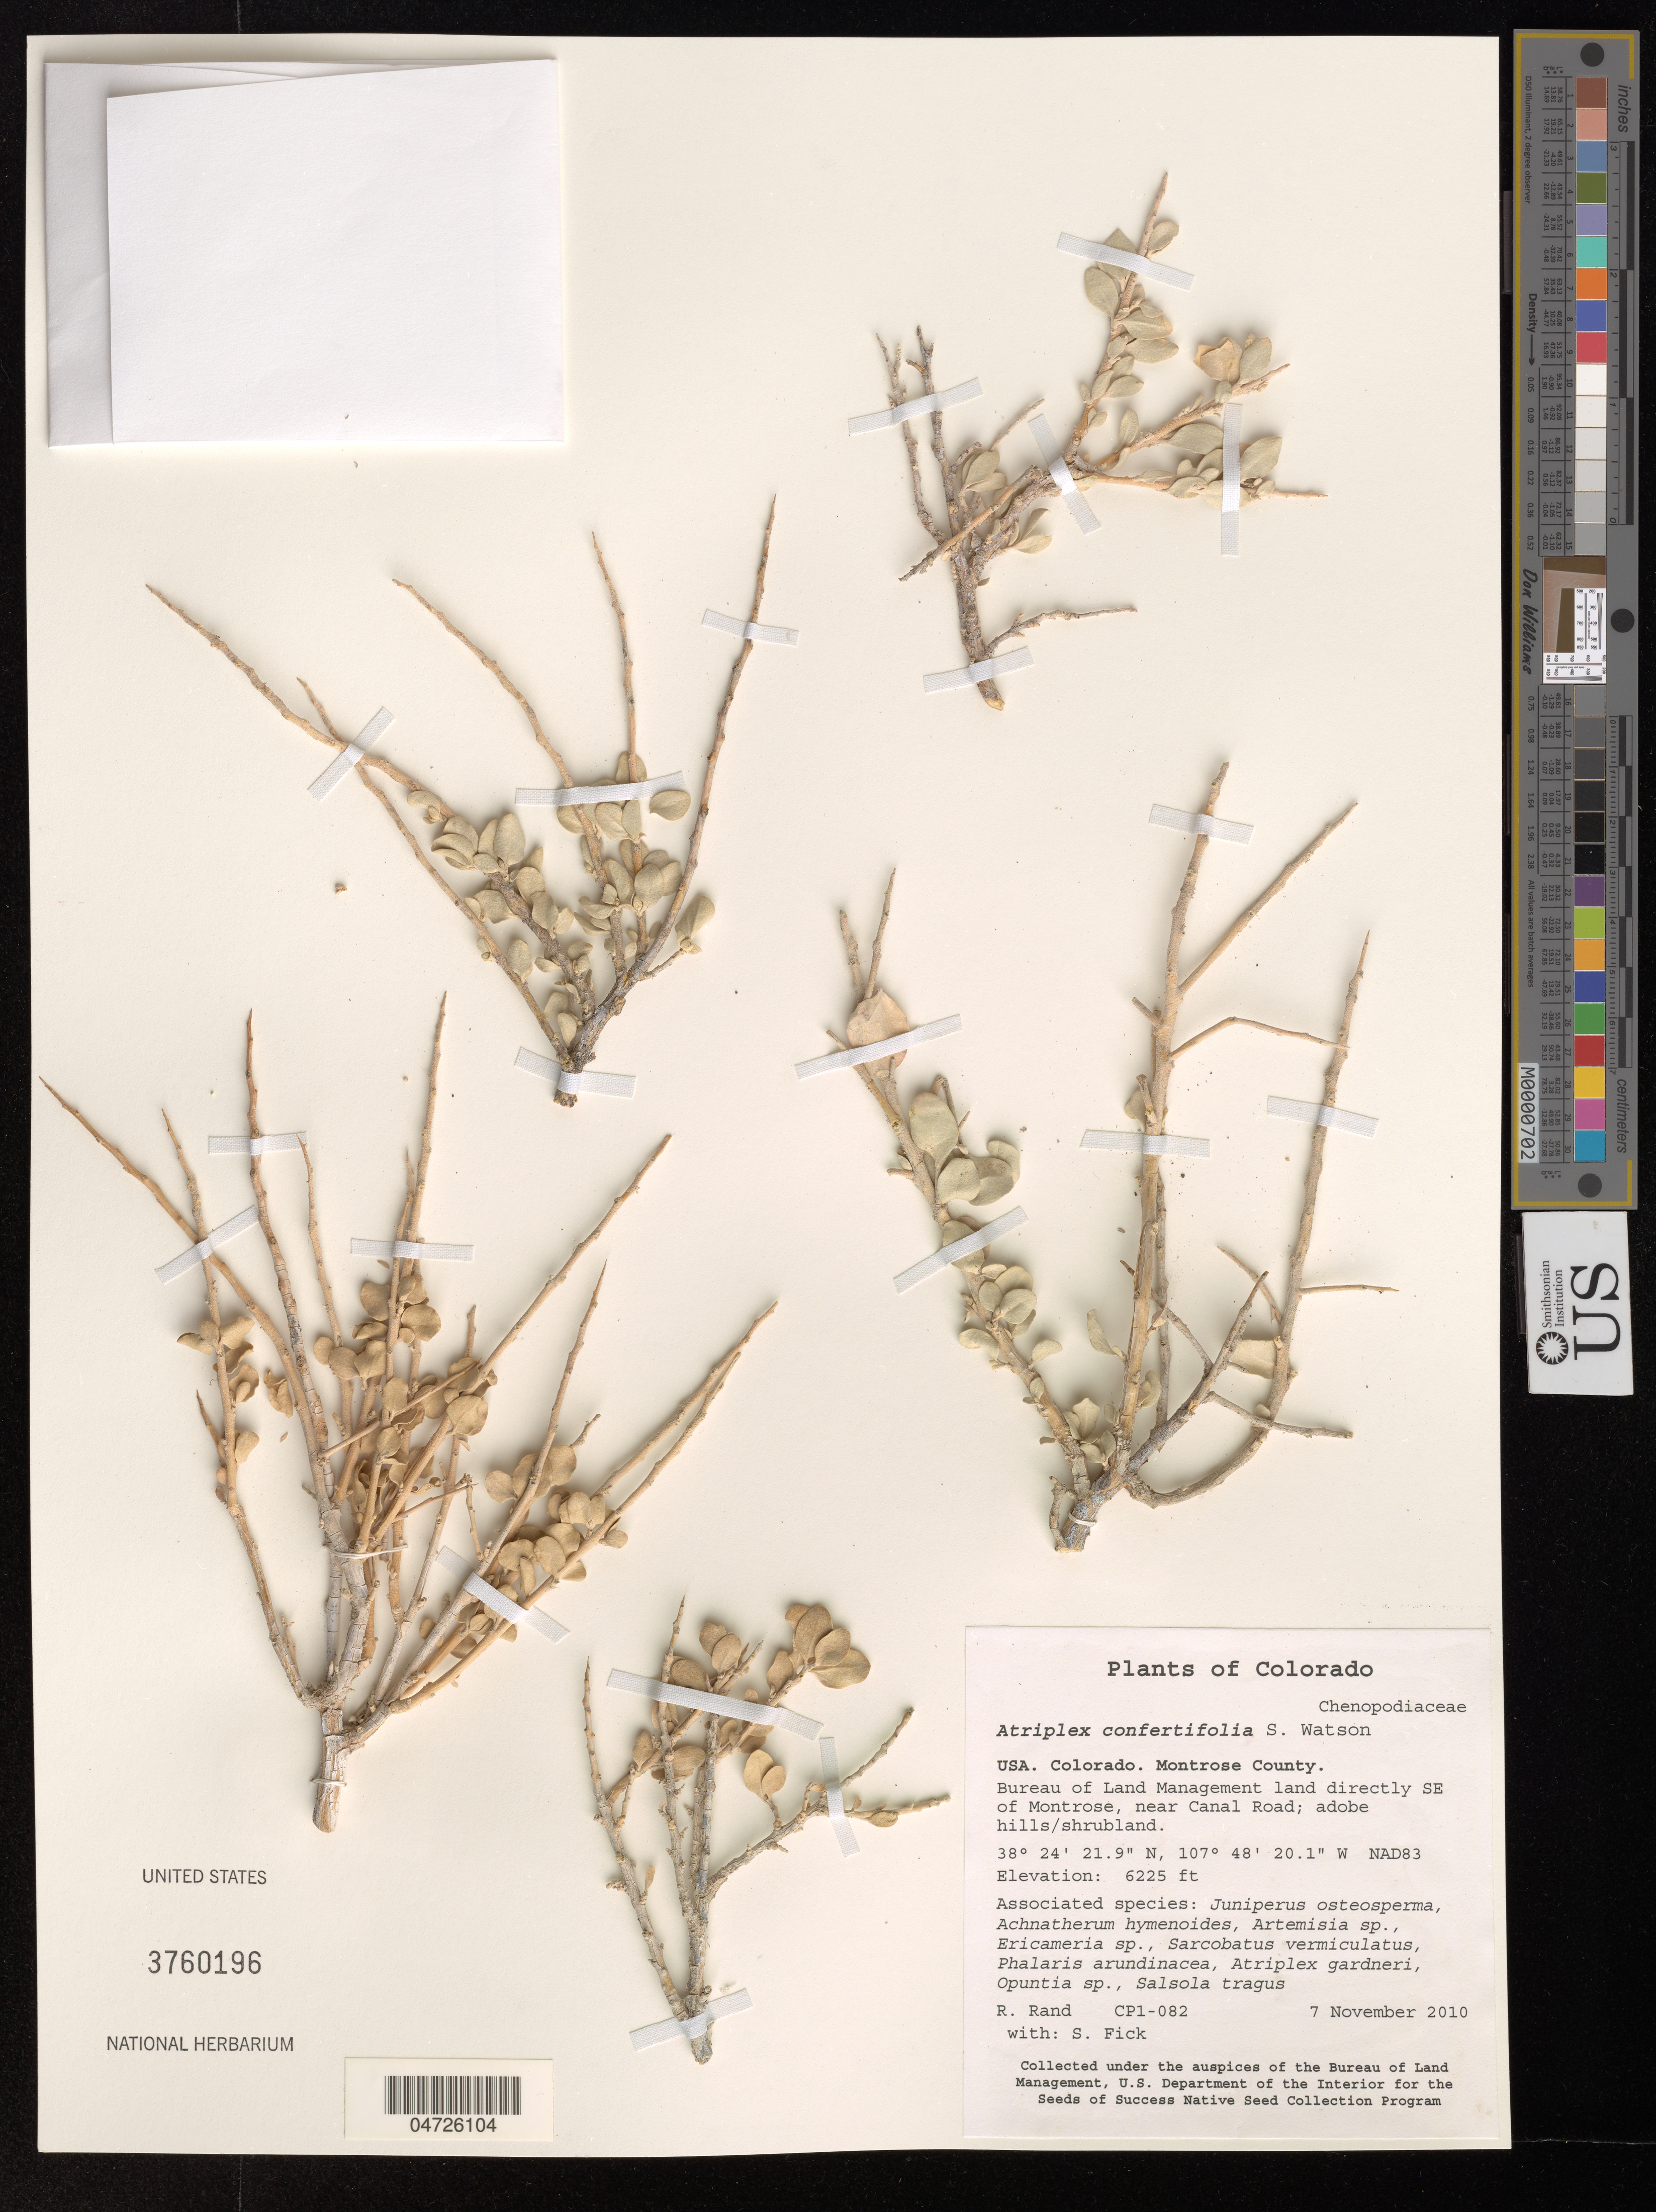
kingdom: Plantae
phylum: Tracheophyta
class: Magnoliopsida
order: Caryophyllales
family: Amaranthaceae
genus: Atriplex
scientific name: Atriplex confertifolia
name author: (Torr. & Frém.) S. Watson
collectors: R. Rand & S. Fick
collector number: CP1-082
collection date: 2010-11-07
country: United States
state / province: Colorado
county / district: Montrose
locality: Montrose County. Bureau of Land Management land directly SE of Montrose, near Canal Road; NAD83.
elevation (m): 1897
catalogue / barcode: US 3760196